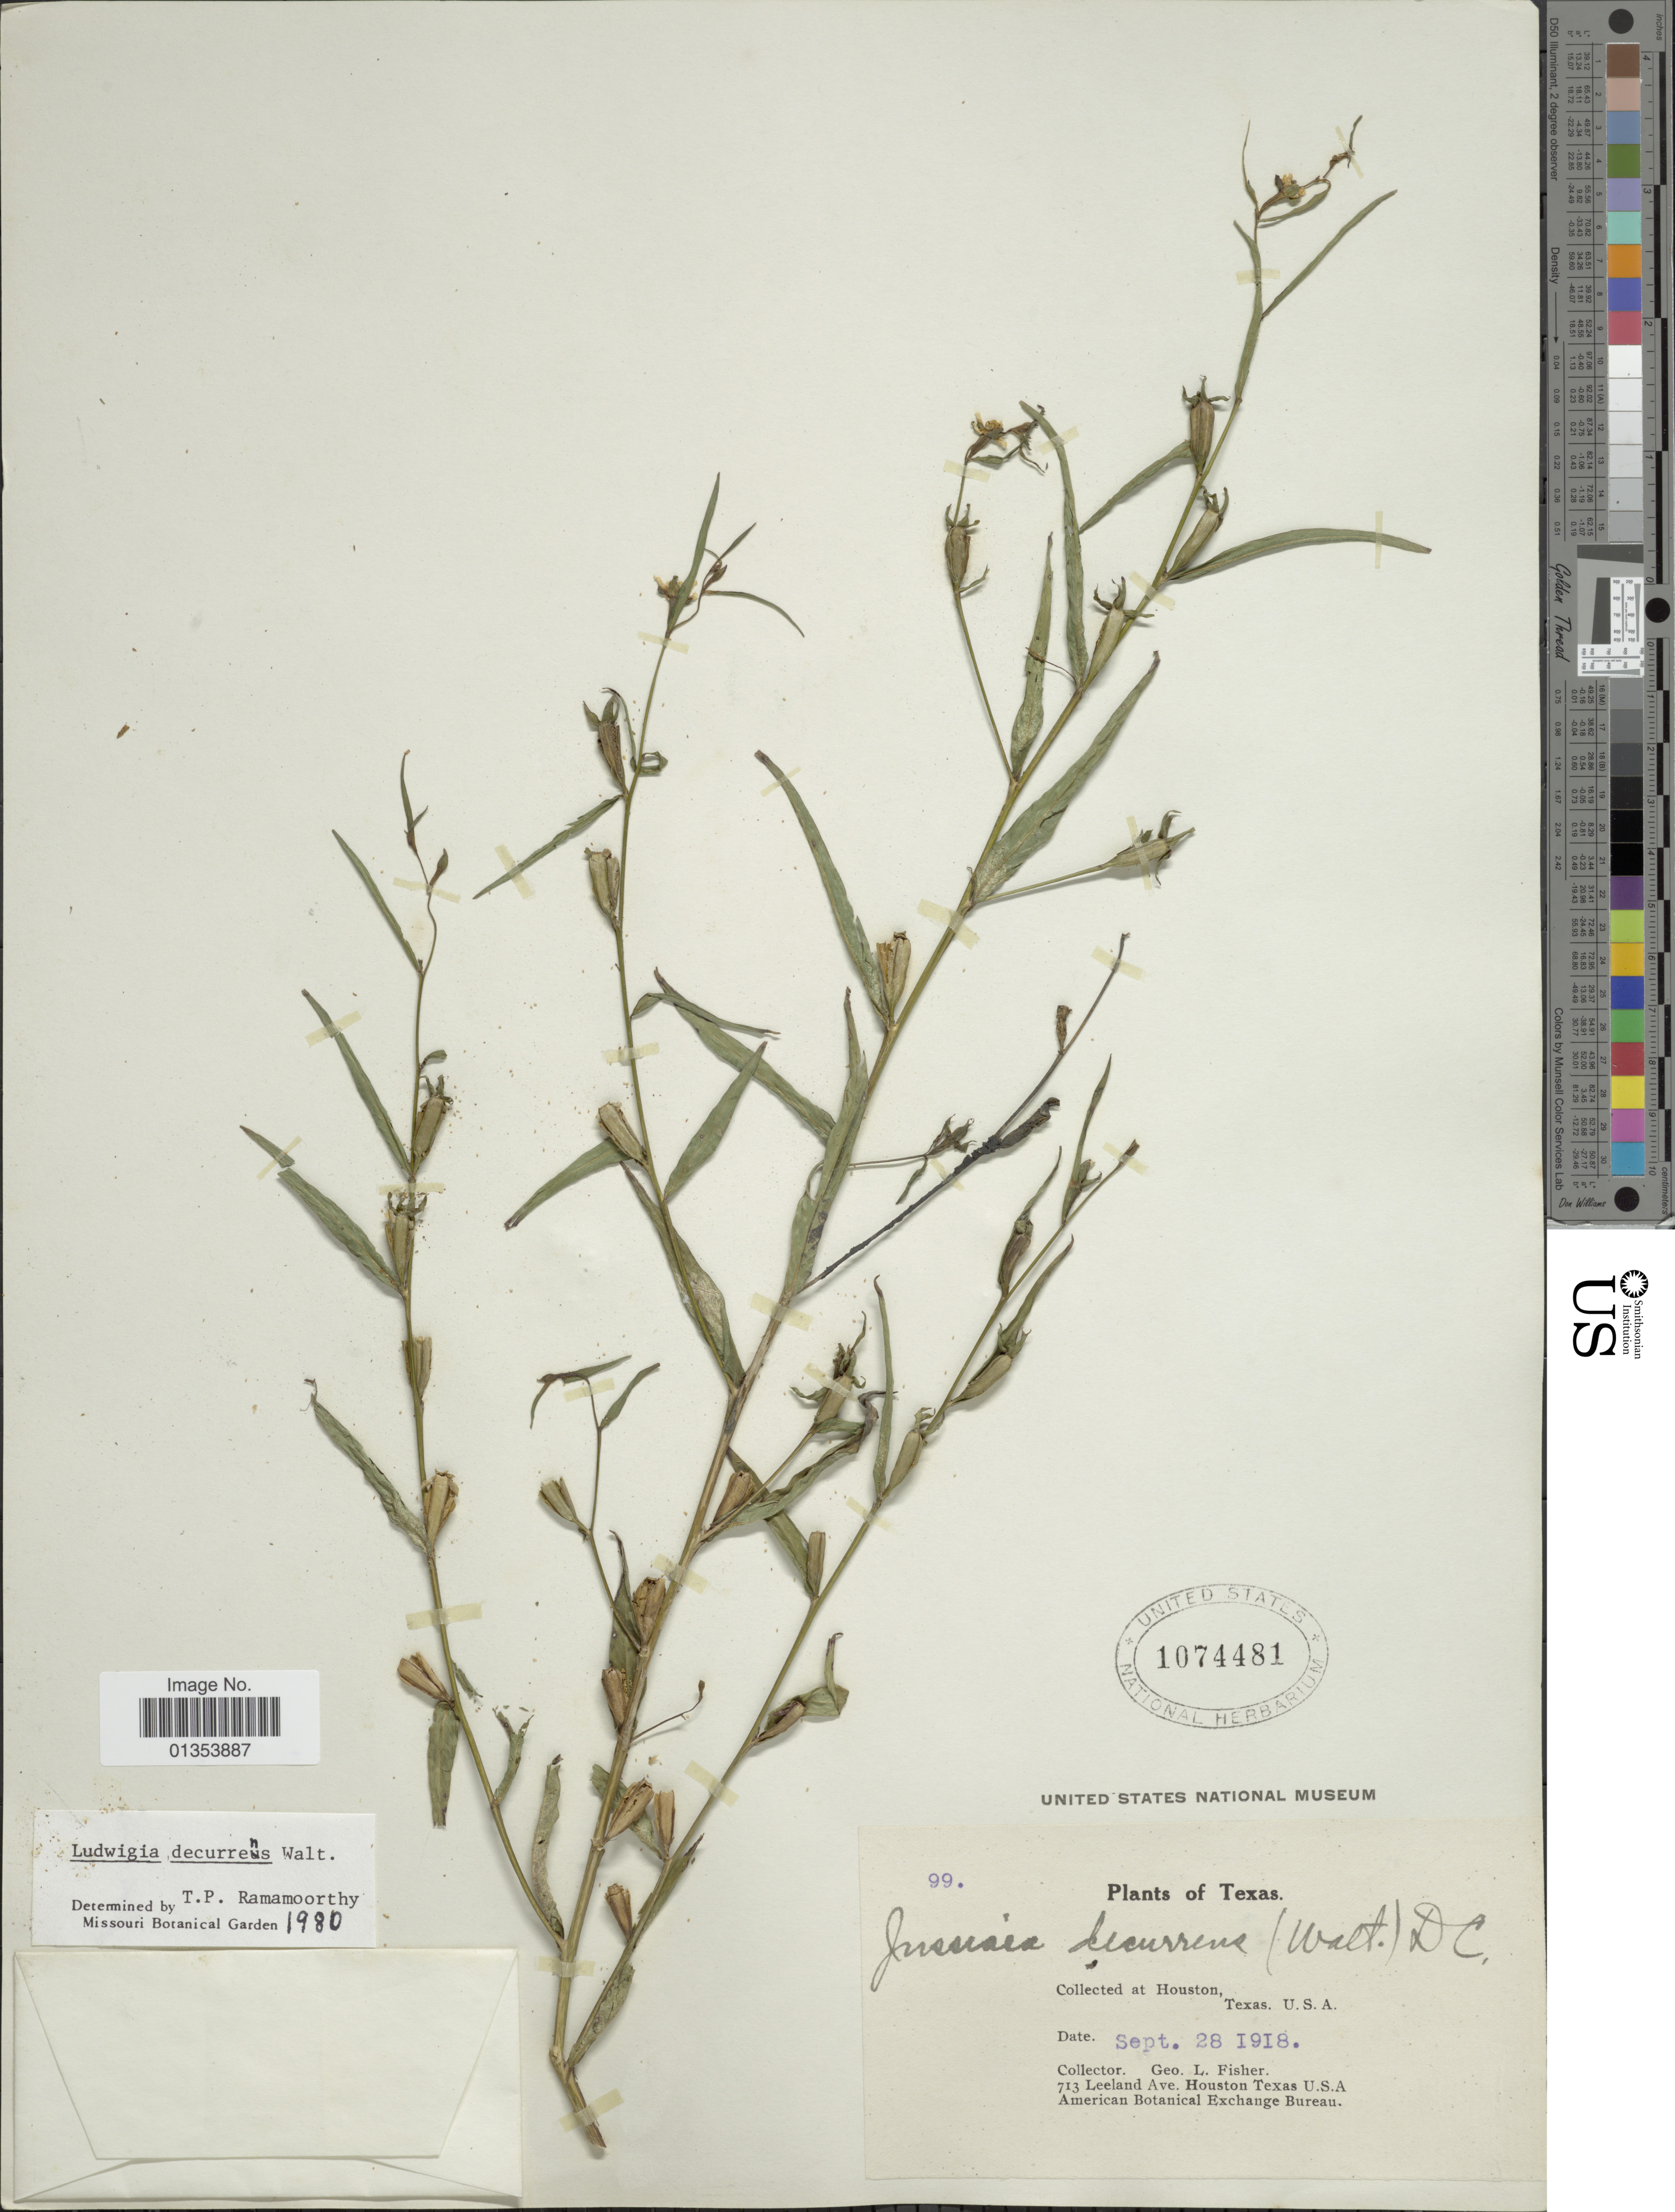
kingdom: Plantae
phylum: Tracheophyta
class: Magnoliopsida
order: Myrtales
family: Onagraceae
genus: Ludwigia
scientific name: Ludwigia decurrens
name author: Walter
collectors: G. L. Fisher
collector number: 99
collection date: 1918-09-28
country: United States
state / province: Texas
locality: Houston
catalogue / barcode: US 1074481